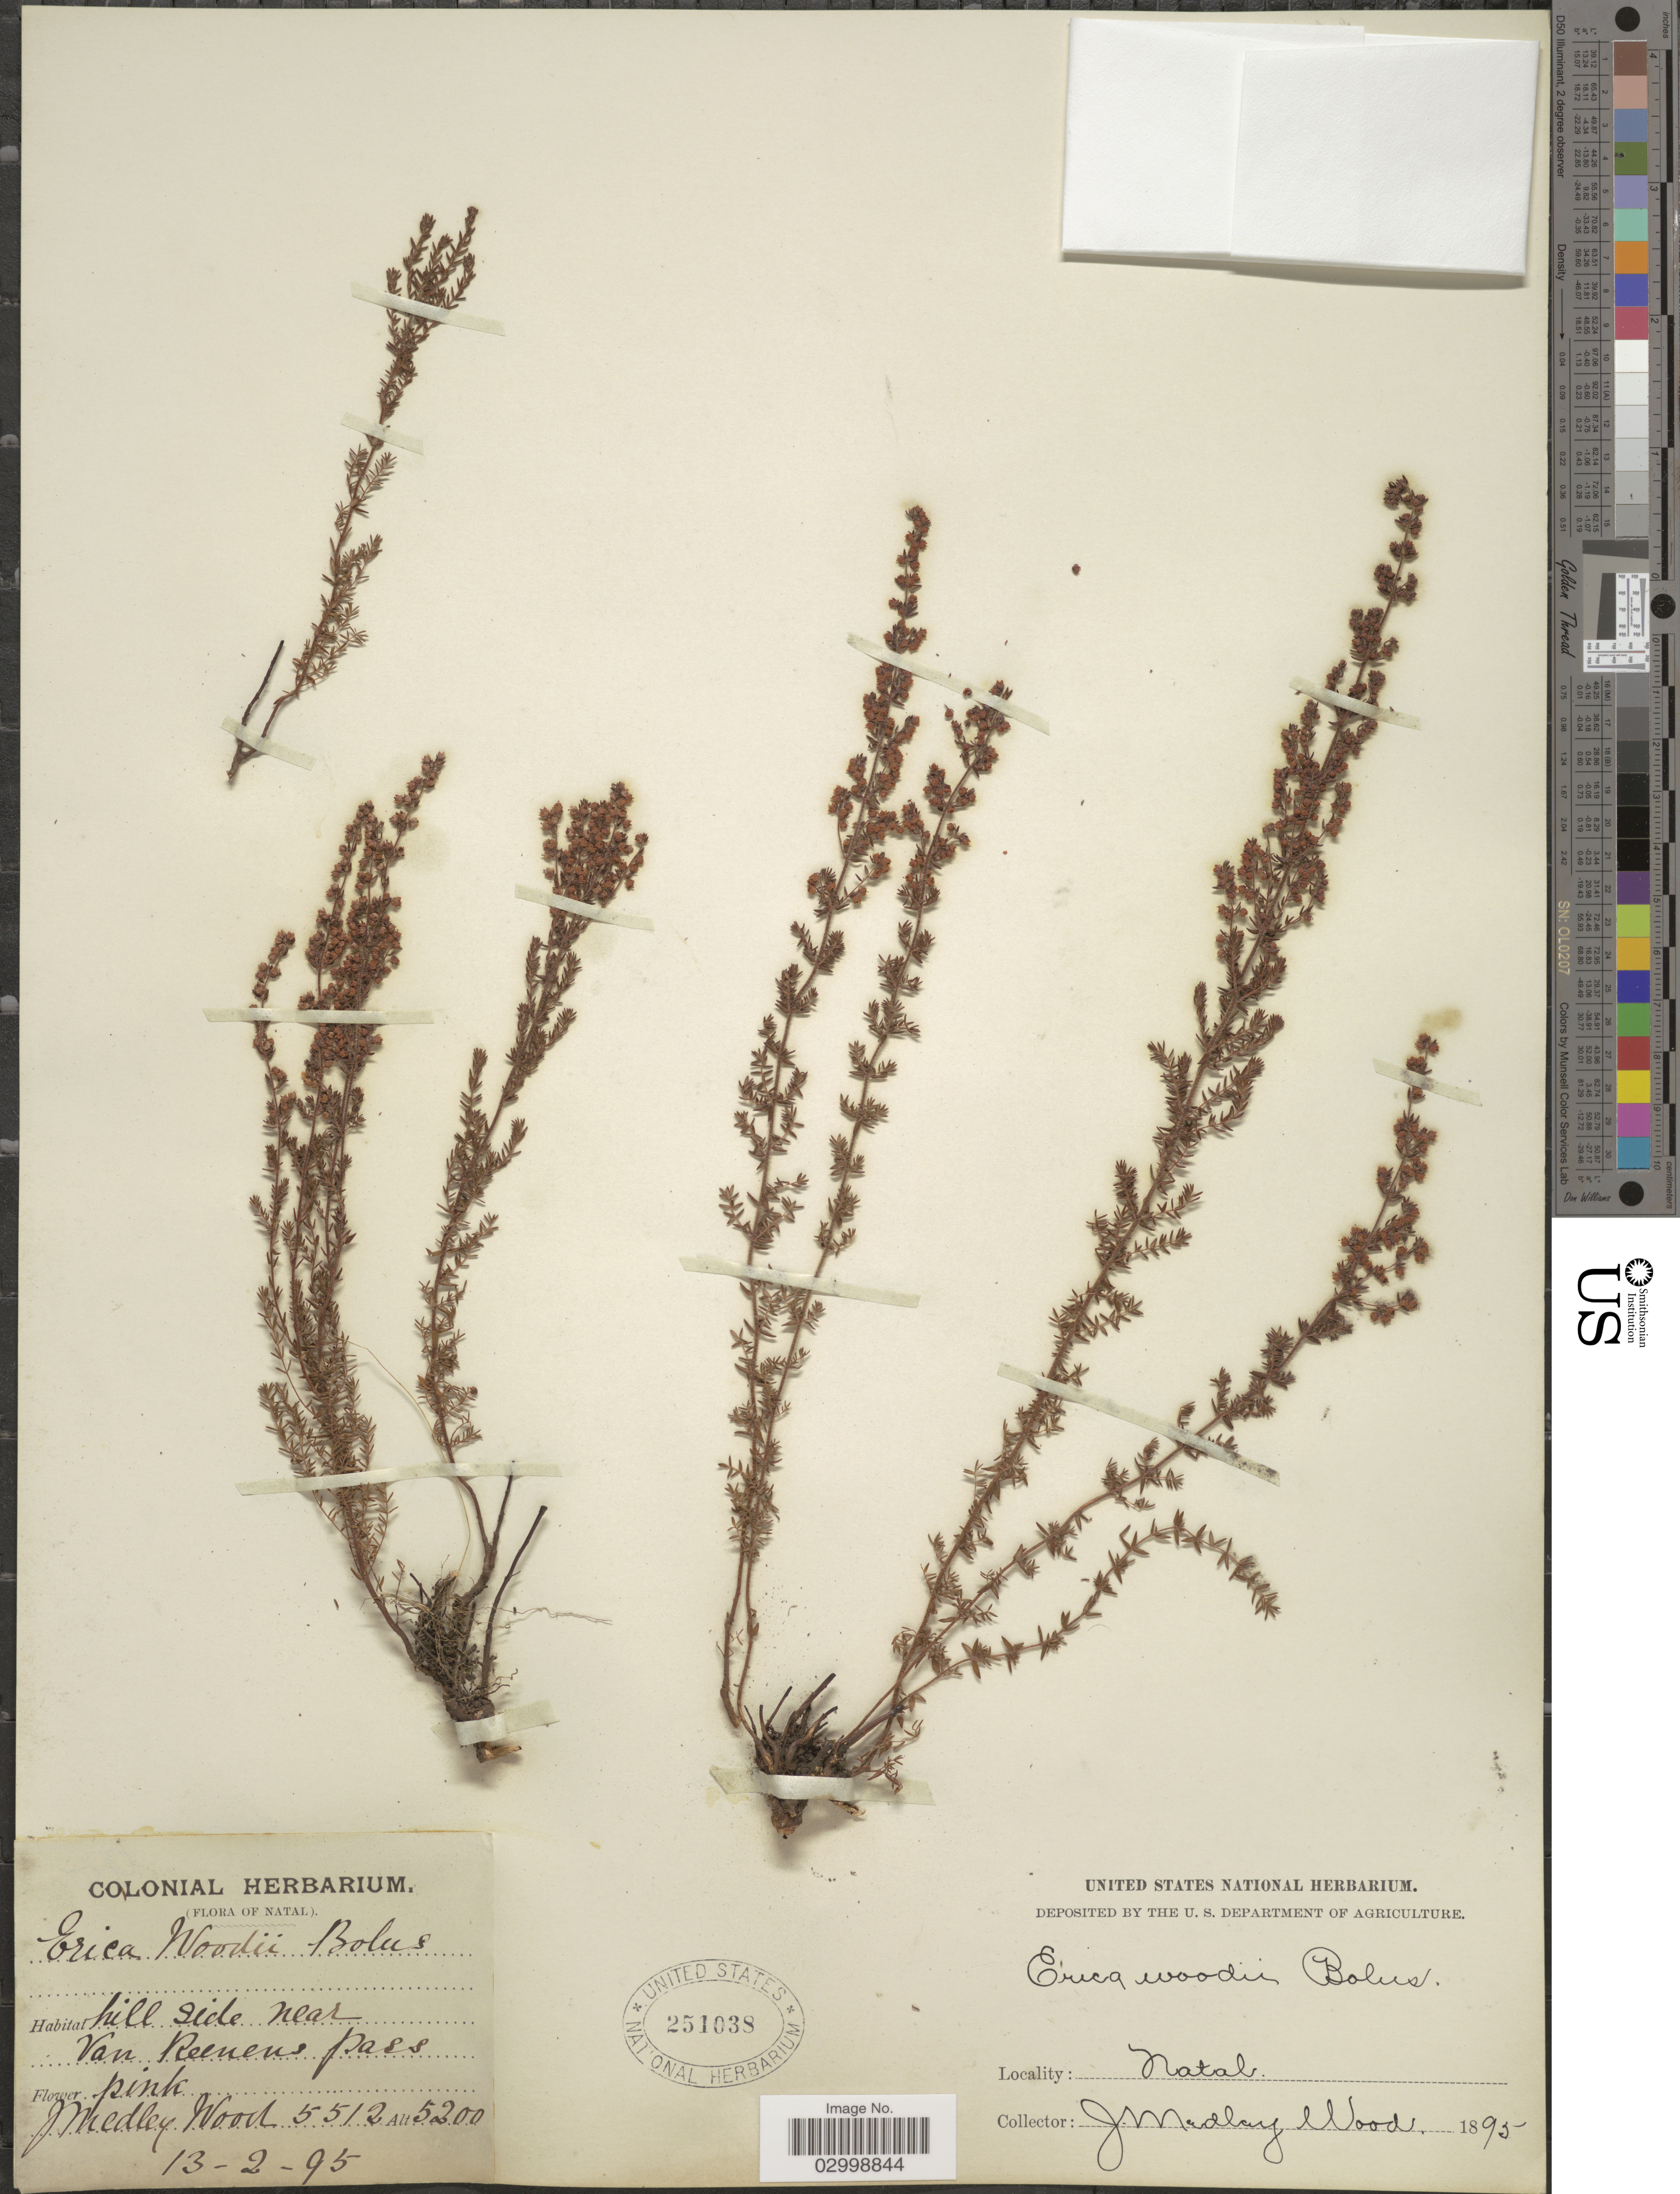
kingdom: Plantae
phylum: Tracheophyta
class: Magnoliopsida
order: Ericales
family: Ericaceae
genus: Erica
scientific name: Erica woodii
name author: Bolus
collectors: J. Medley Wood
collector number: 5512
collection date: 1895-02-13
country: South Africa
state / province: KwaZulu-Natal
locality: Natal, hill side near Van Reenens Pass.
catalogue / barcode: US 251038